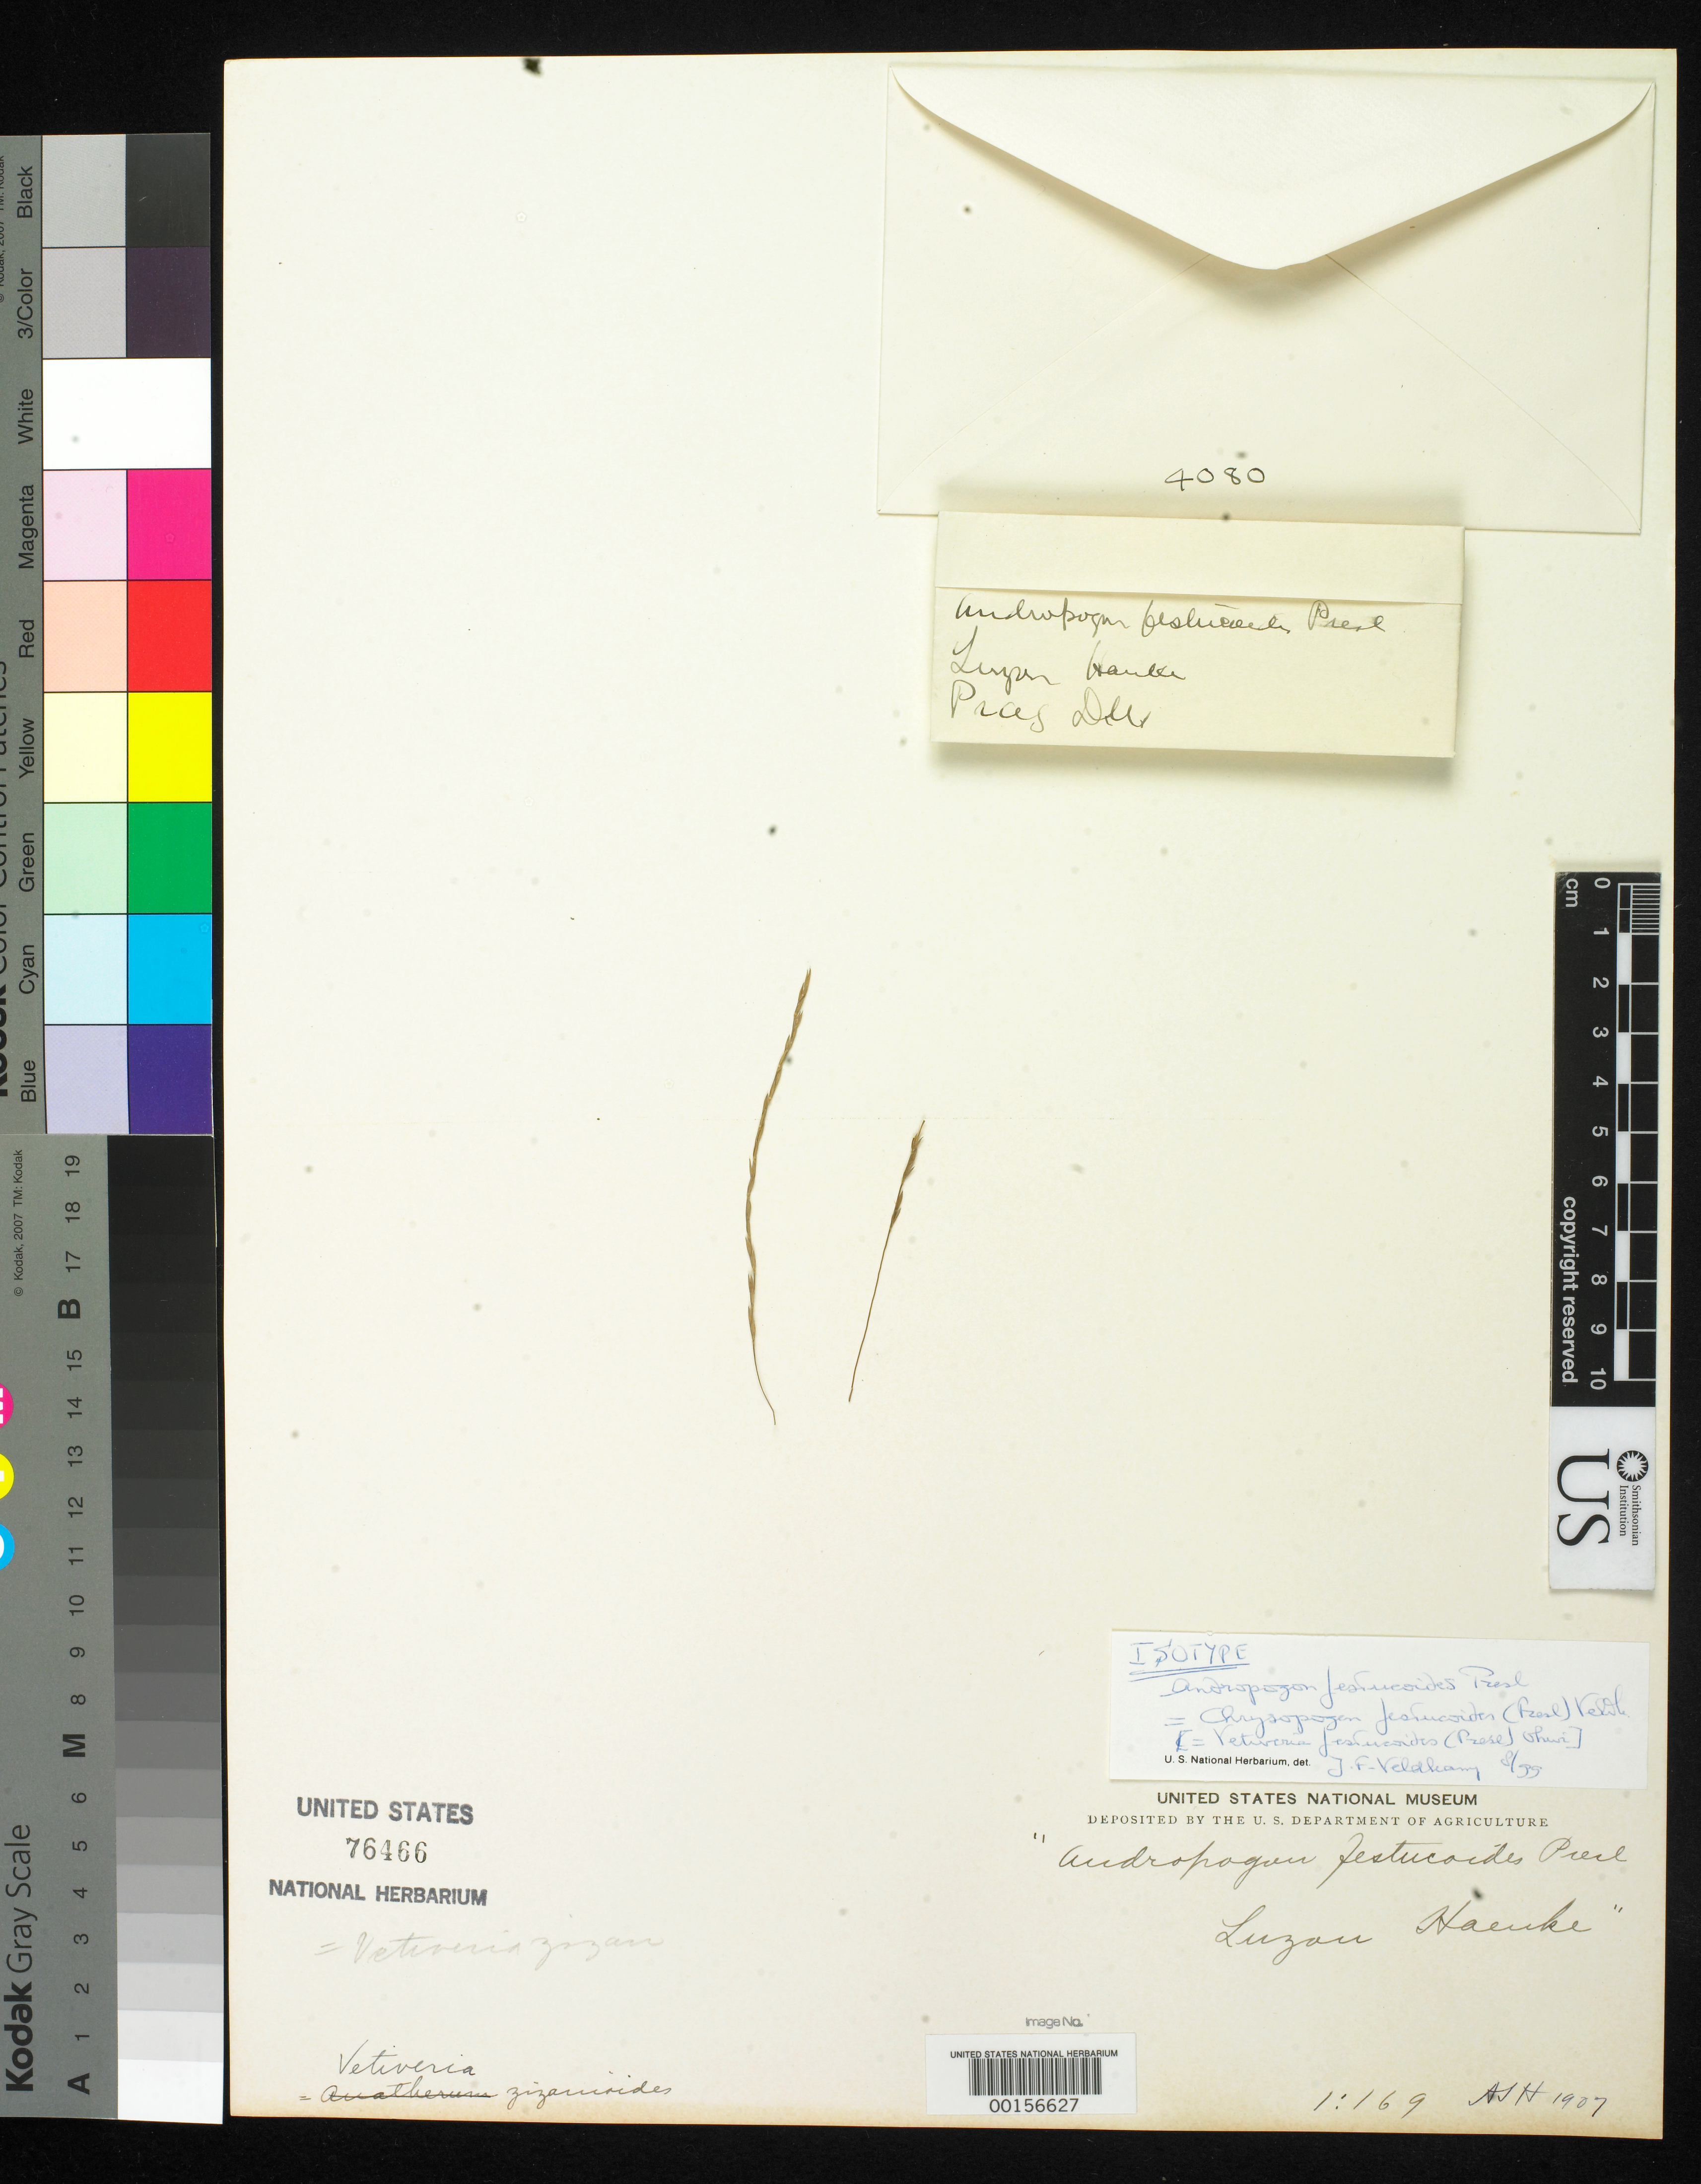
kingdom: Plantae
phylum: Tracheophyta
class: Liliopsida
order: Poales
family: Poaceae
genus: Andropogon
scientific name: Andropogon festucoides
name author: C. Presl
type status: Type Fragment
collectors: T. P. X. Haenke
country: Philippines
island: Luzon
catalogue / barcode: US 76466